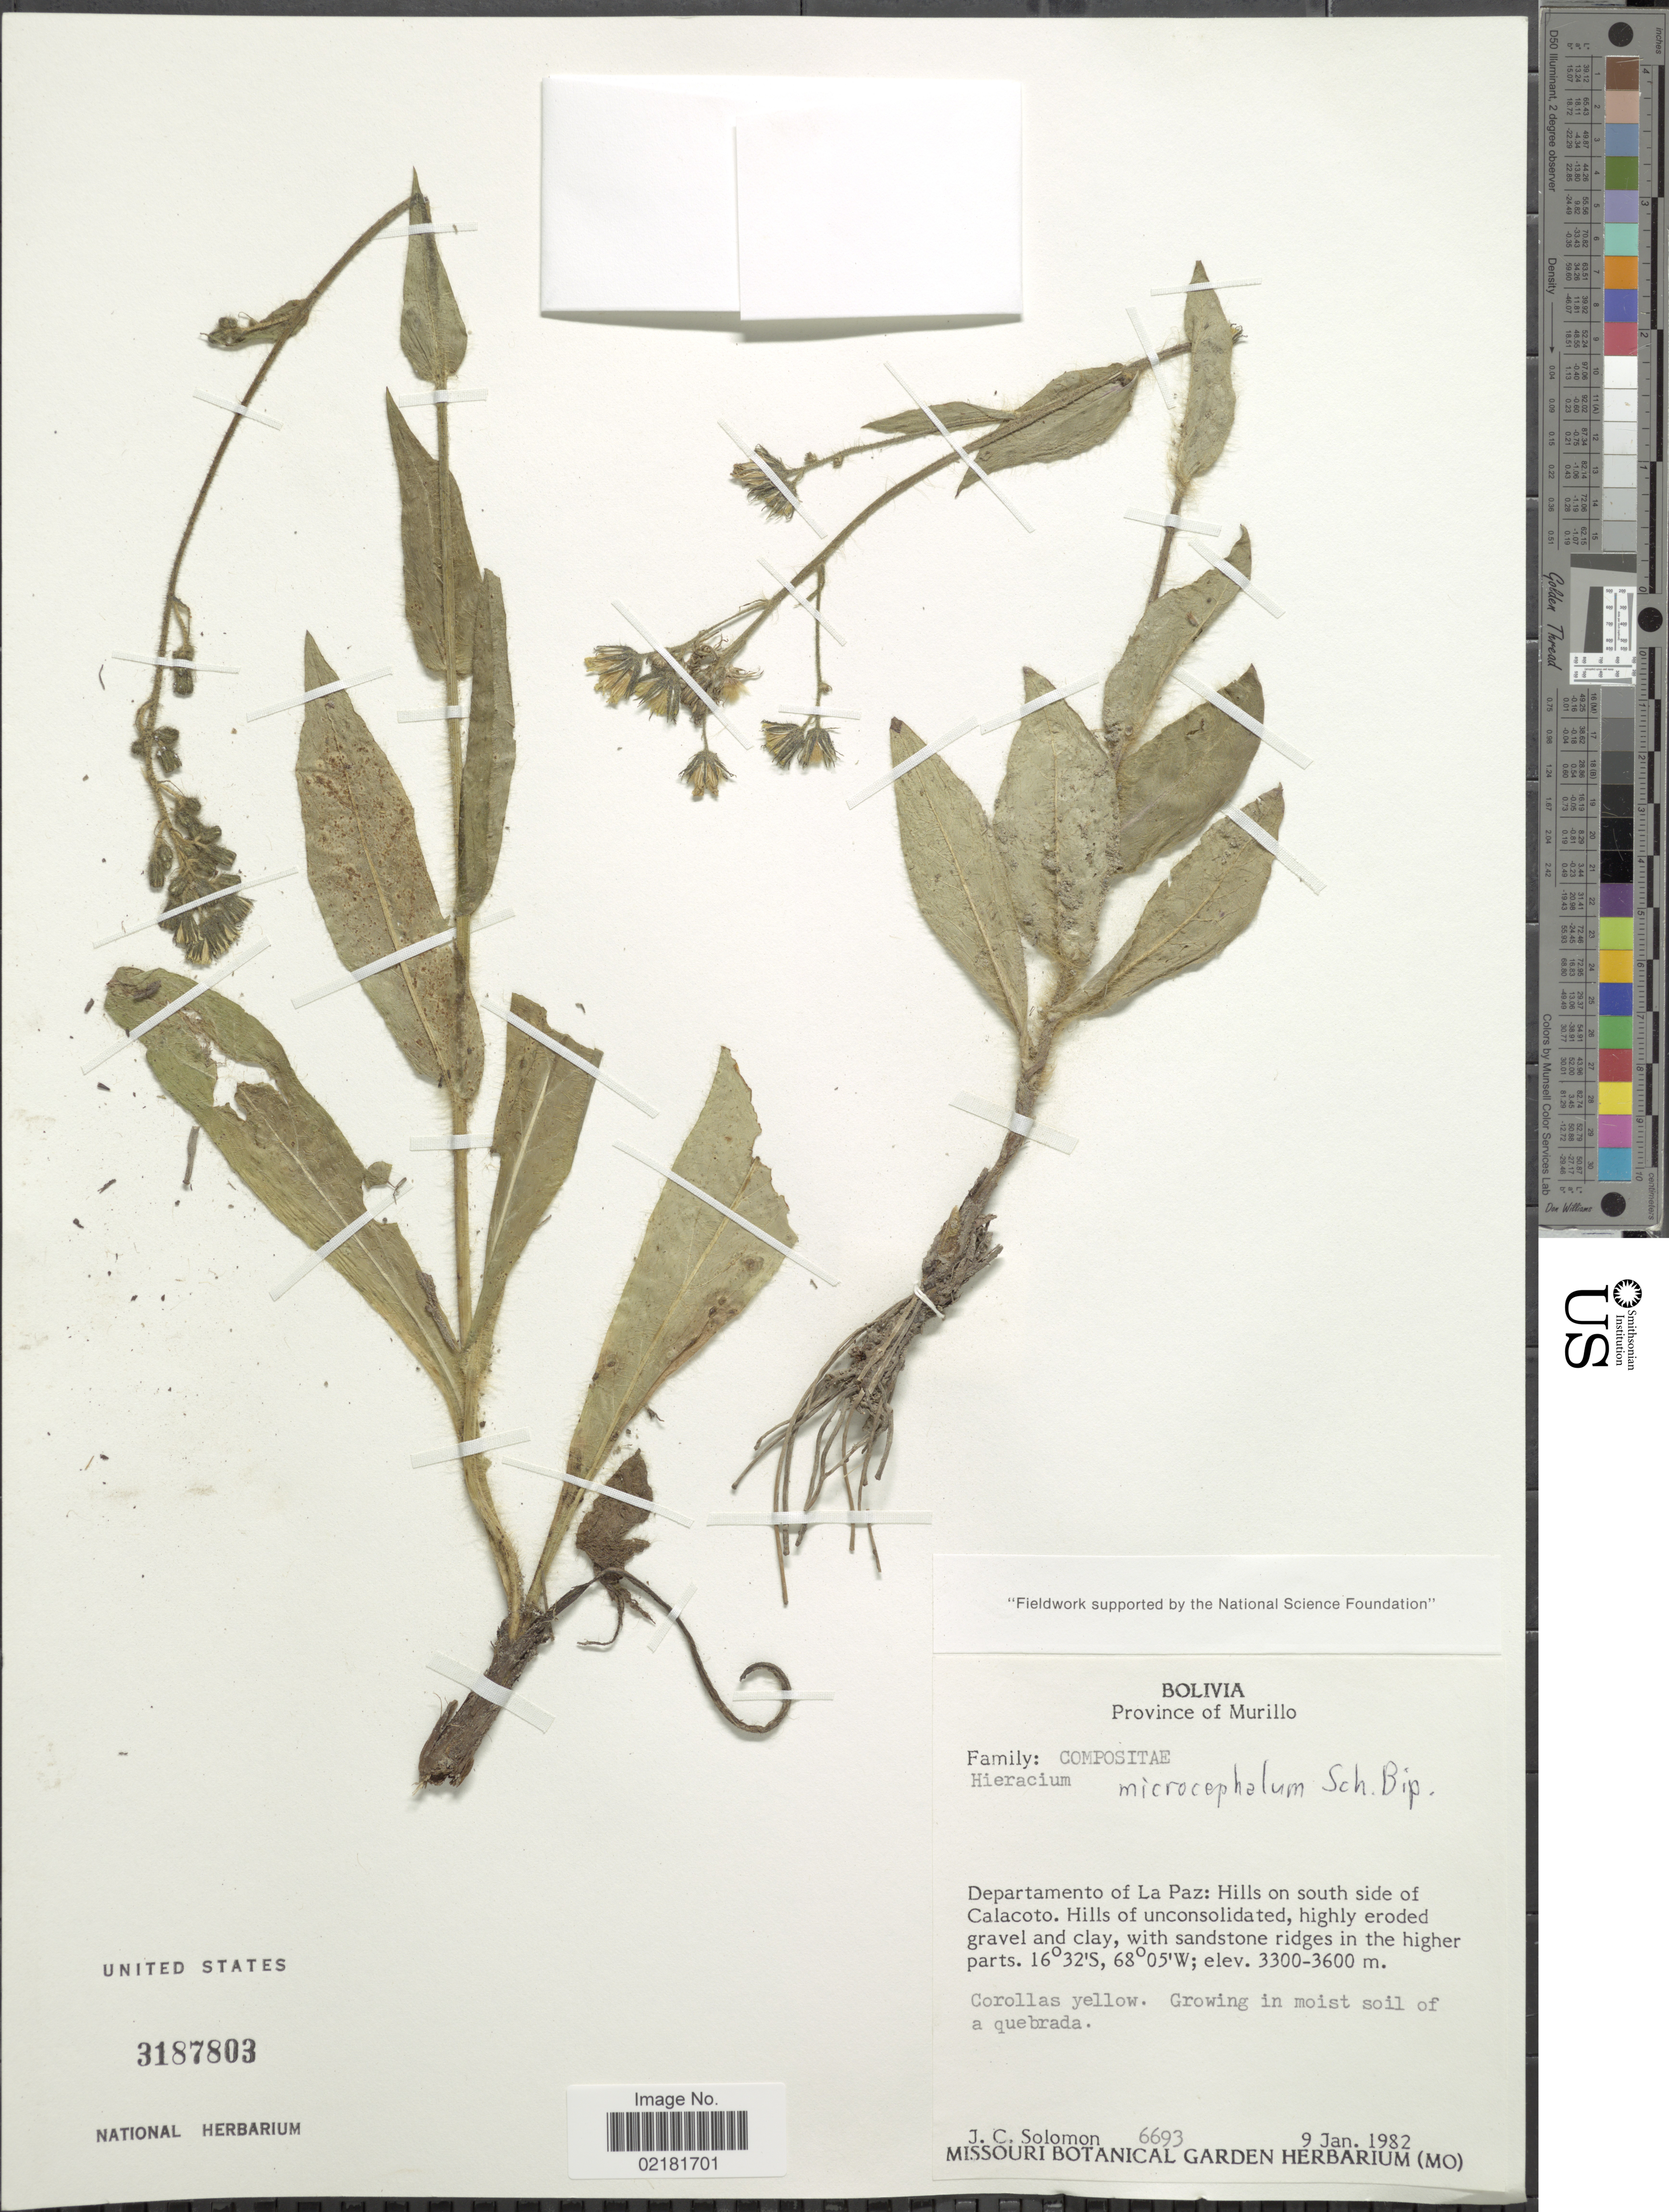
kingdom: Plantae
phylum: Tracheophyta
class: Magnoliopsida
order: Asterales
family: Asteraceae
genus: Hieracium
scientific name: Hieracium leptocephalum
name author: Benth.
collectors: J. C. Solomon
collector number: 6693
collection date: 1982-01-09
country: Bolivia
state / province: La Paz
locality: Province of Murillo, hills on south side of Calacoto.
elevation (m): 3300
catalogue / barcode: US 3187803